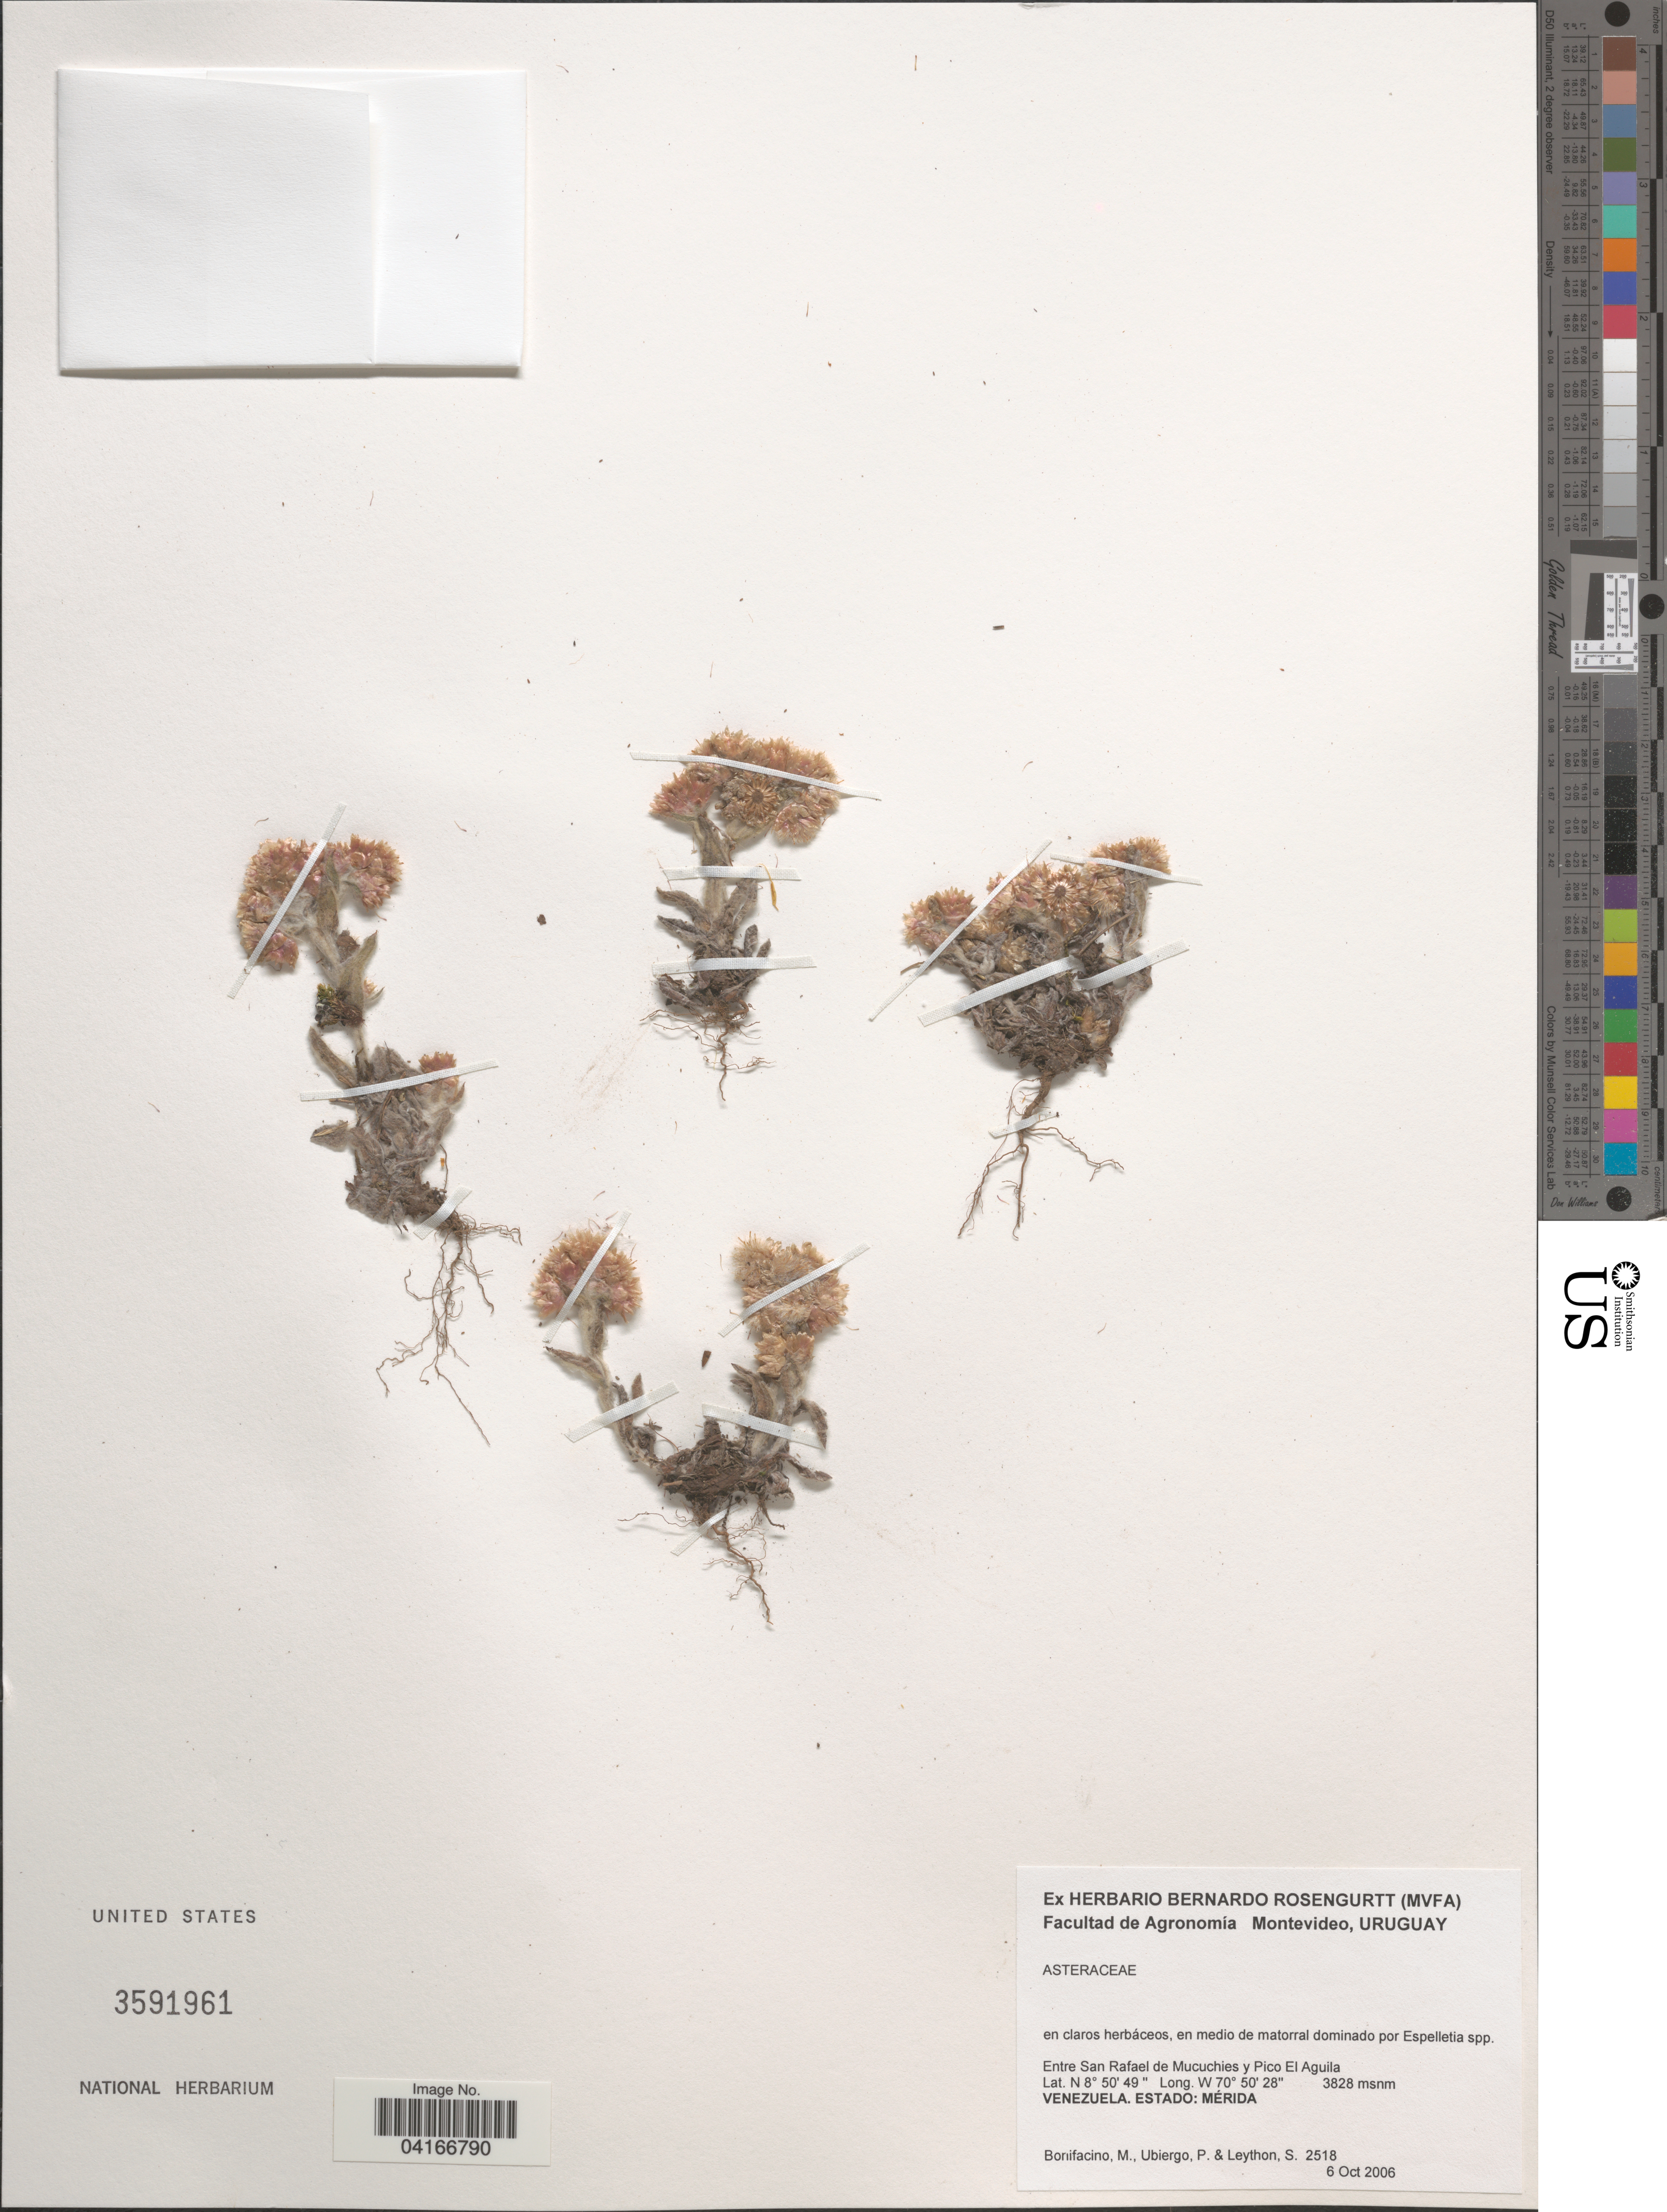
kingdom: Plantae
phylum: Tracheophyta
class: Magnoliopsida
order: Asterales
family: Asteraceae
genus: Pseudognaphalium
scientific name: Pseudognaphalium sp.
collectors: M. Bonifacino, P. Ubiergo & S. Leython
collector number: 2518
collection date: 2006-10-06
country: Venezuela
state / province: Merida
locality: Entre San Rafael de Mucuchies y Pico El Aguila.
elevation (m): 3828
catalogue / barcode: US 3591961